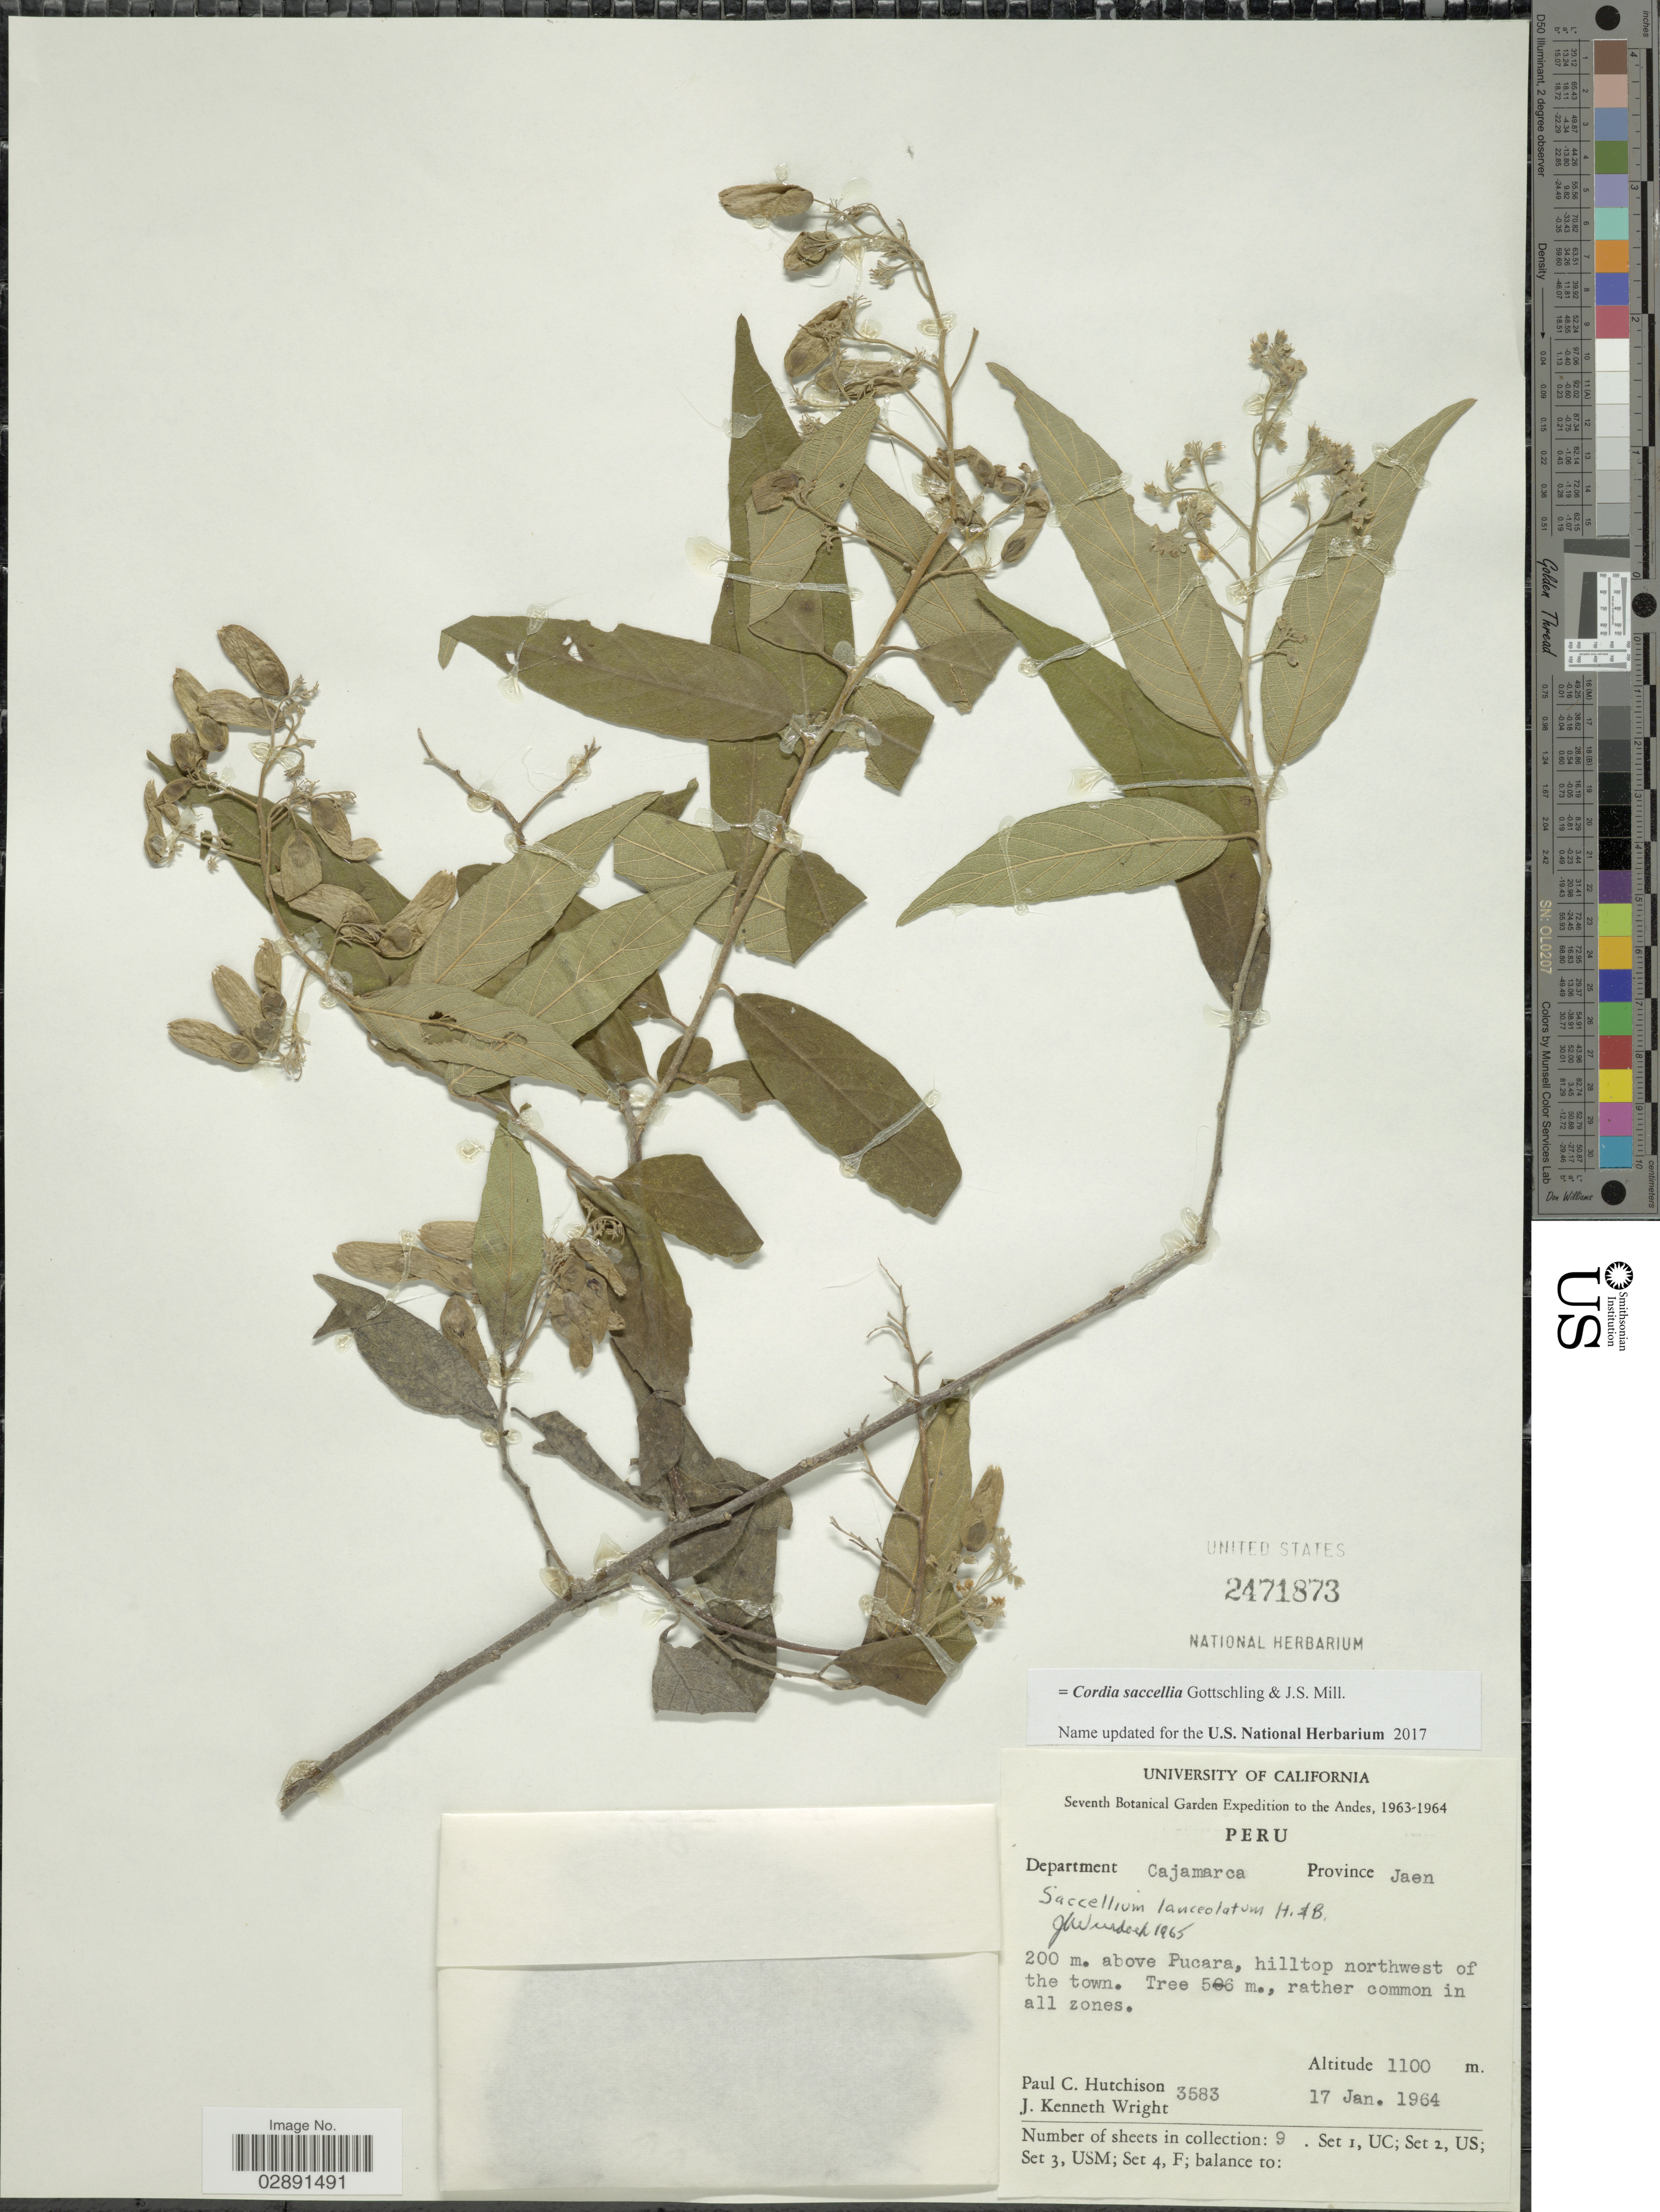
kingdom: Plantae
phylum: Tracheophyta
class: Magnoliopsida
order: Boraginales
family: Cordiaceae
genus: Cordia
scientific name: Cordia saccellia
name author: Gottschling & J.S. Mill.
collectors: P. C. Hutchison & J. K. Wright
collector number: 3583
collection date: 1964-01-17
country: Peru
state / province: Cajamarca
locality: Andes. Department Cajamarca. Province Jaen. 200 m. above Pucara, hilltop northwest of the town.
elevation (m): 1100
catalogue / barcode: US 2471873